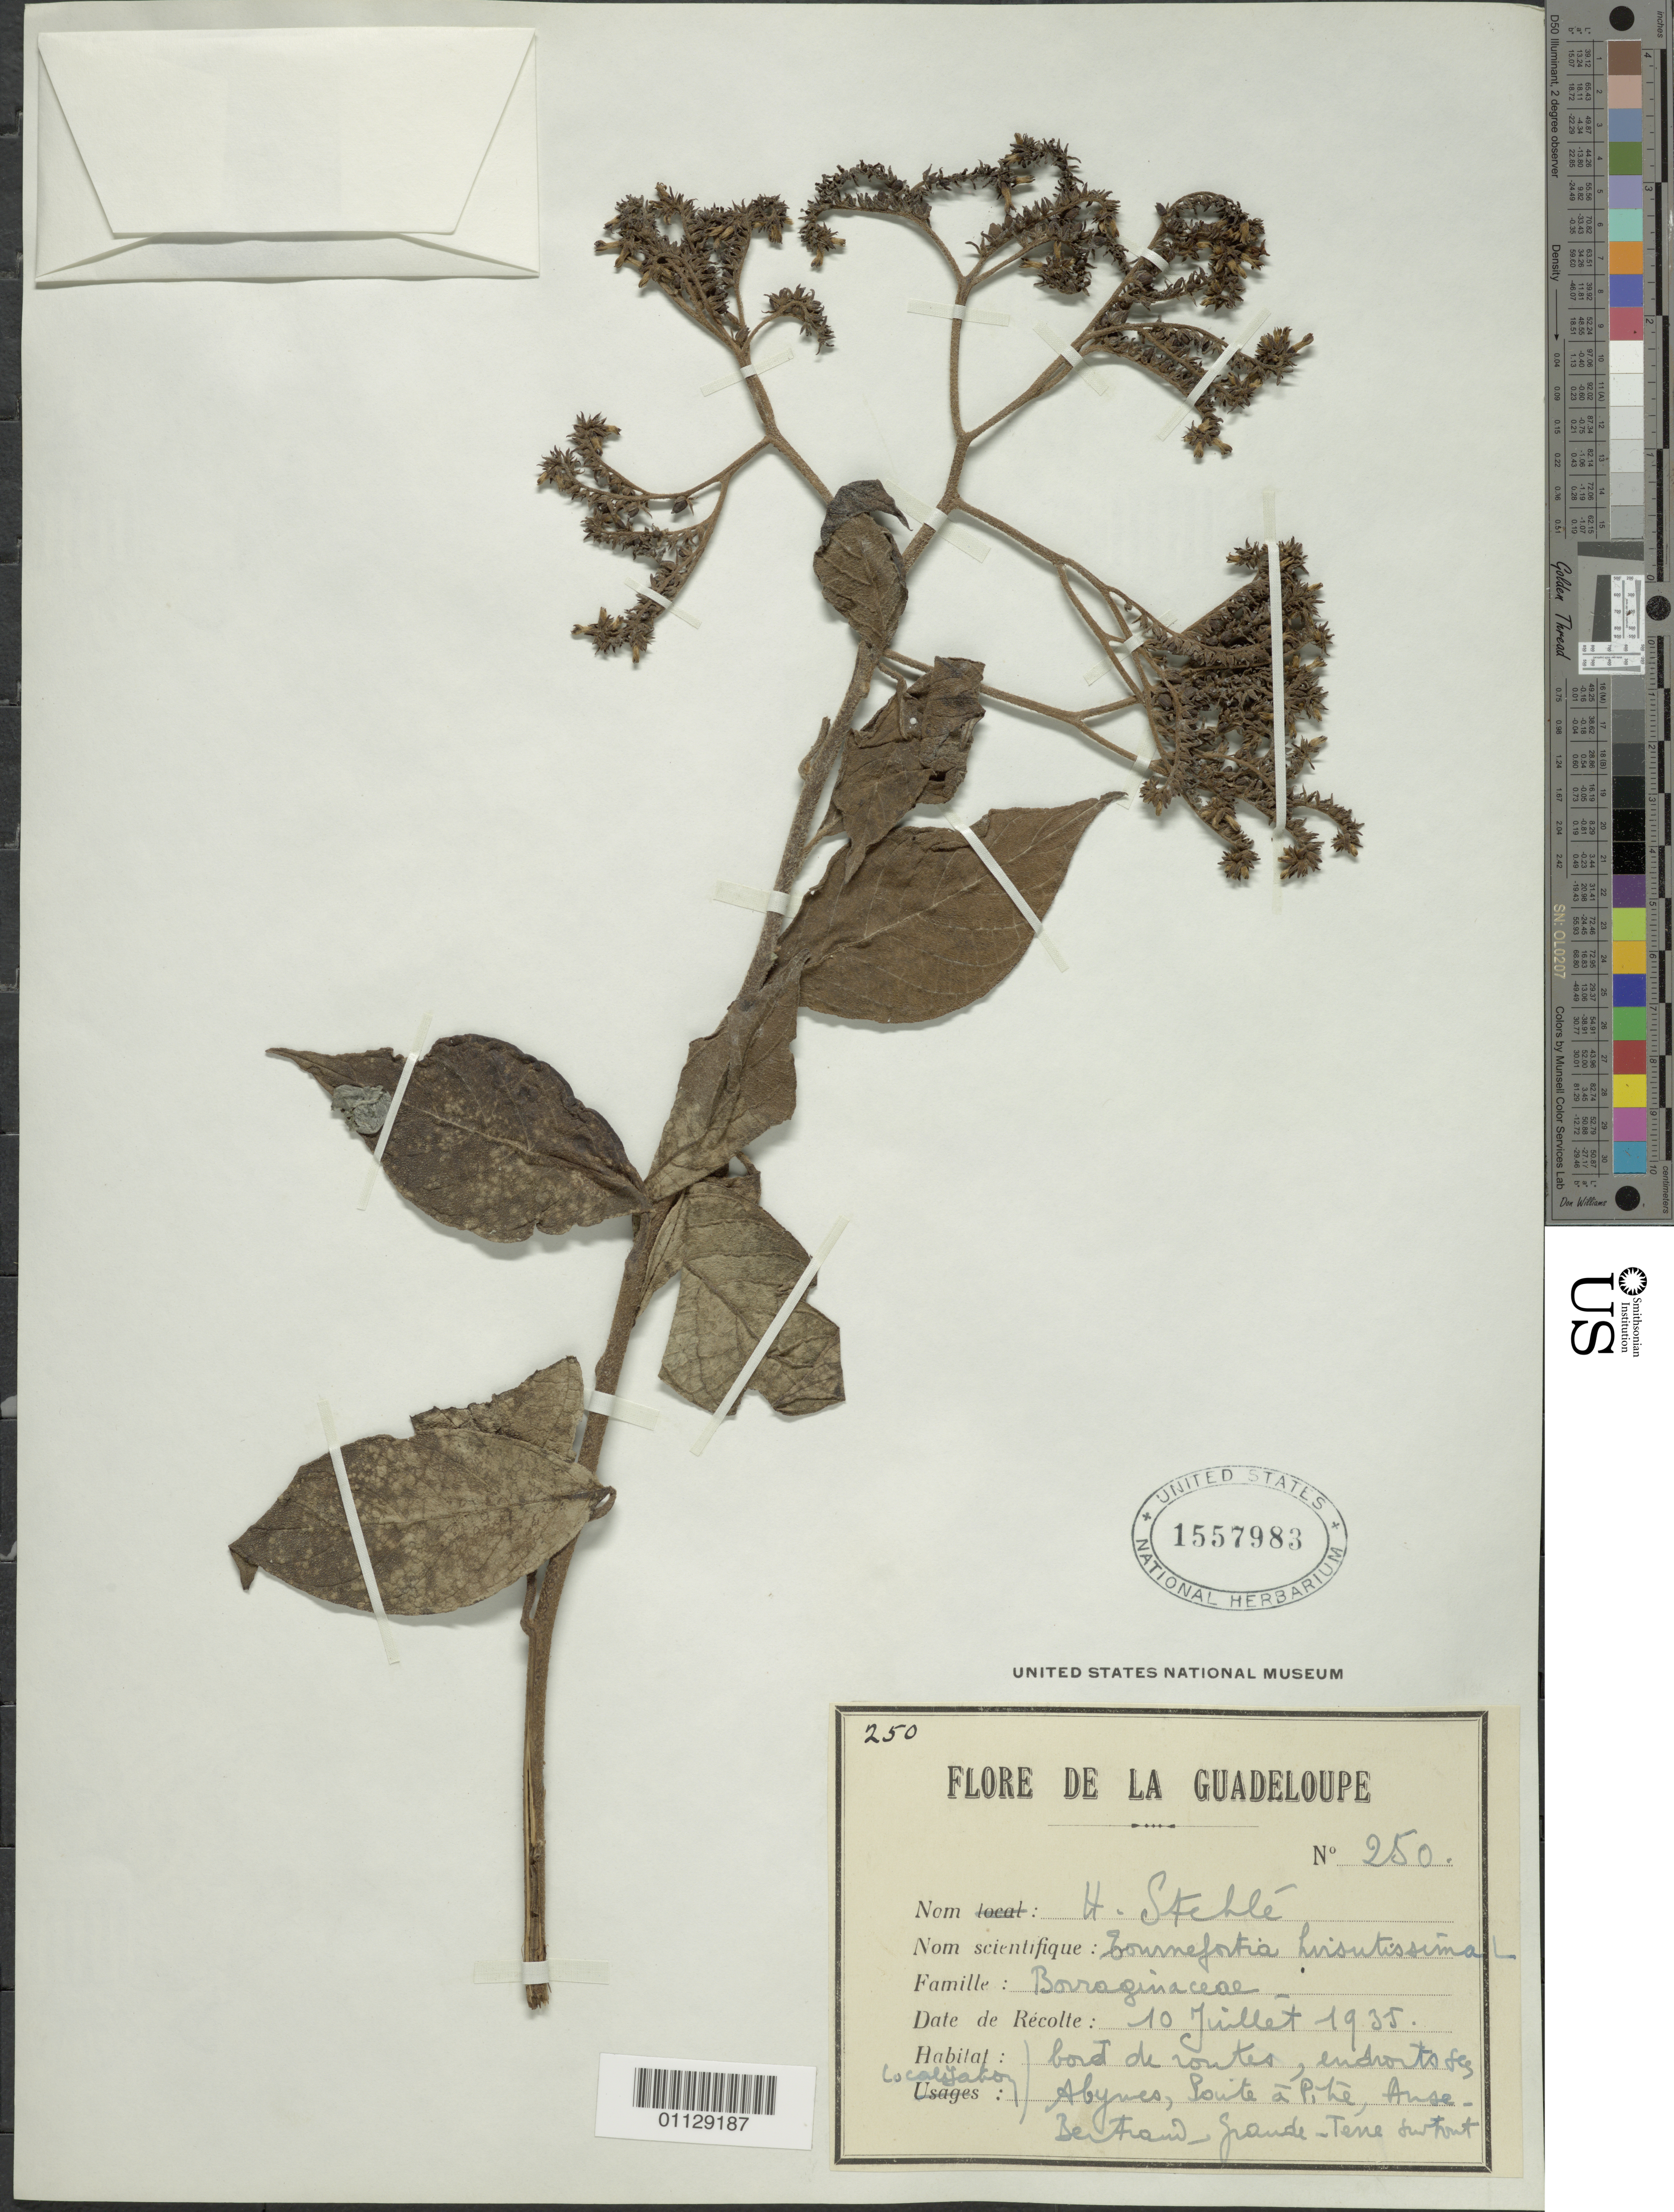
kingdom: Plantae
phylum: Tracheophyta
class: Magnoliopsida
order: Boraginales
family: Heliotropiaceae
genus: Tournefortia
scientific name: Tournefortia hirsutissima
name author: L.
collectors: H. Stehlé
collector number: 250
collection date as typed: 10 Jul 1935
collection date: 1935-07-10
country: Guadeloupe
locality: Abynes, Souite a Pite, Anse Bertaw-Grande-Tens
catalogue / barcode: US 1557983